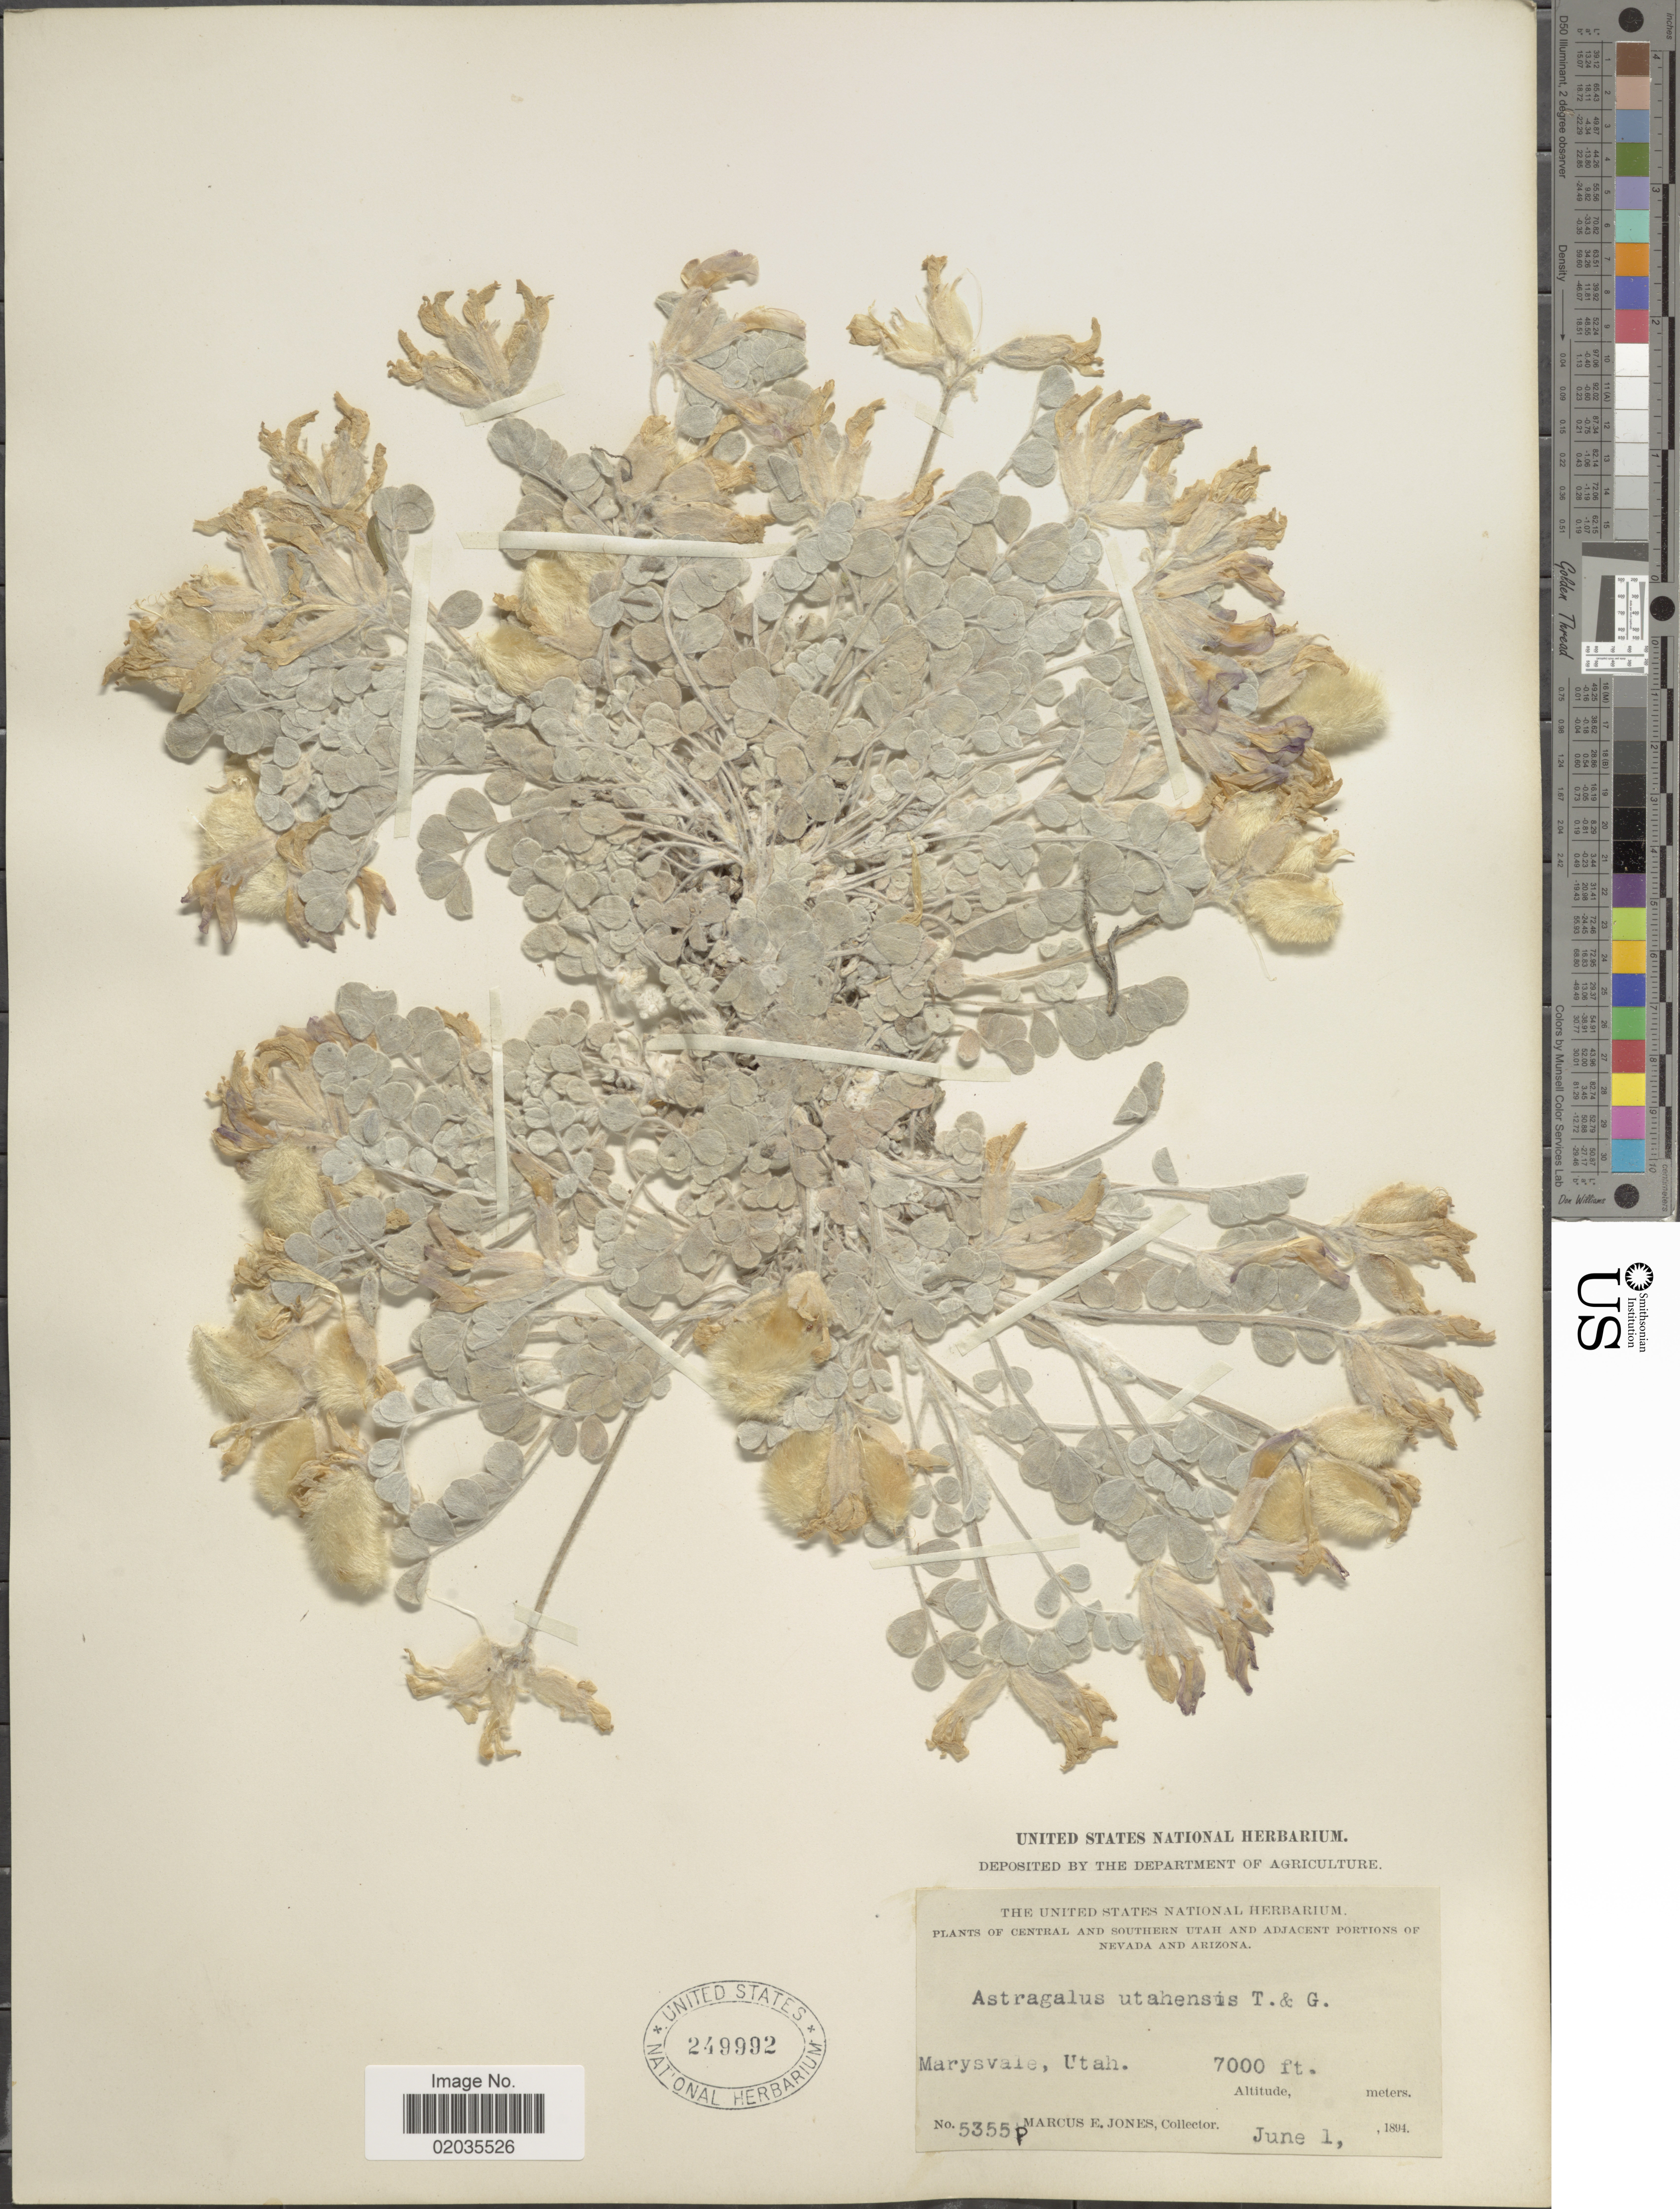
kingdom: Plantae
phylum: Tracheophyta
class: Magnoliopsida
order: Fabales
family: Fabaceae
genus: Astragalus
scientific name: Astragalus utahensis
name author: (Torr.) Torr. & A. Gray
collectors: M. E. Jones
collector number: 5355p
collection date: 1894-06-01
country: United States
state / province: Utah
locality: Central and southern Utah, Marysvale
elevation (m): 2134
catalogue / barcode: US 249992